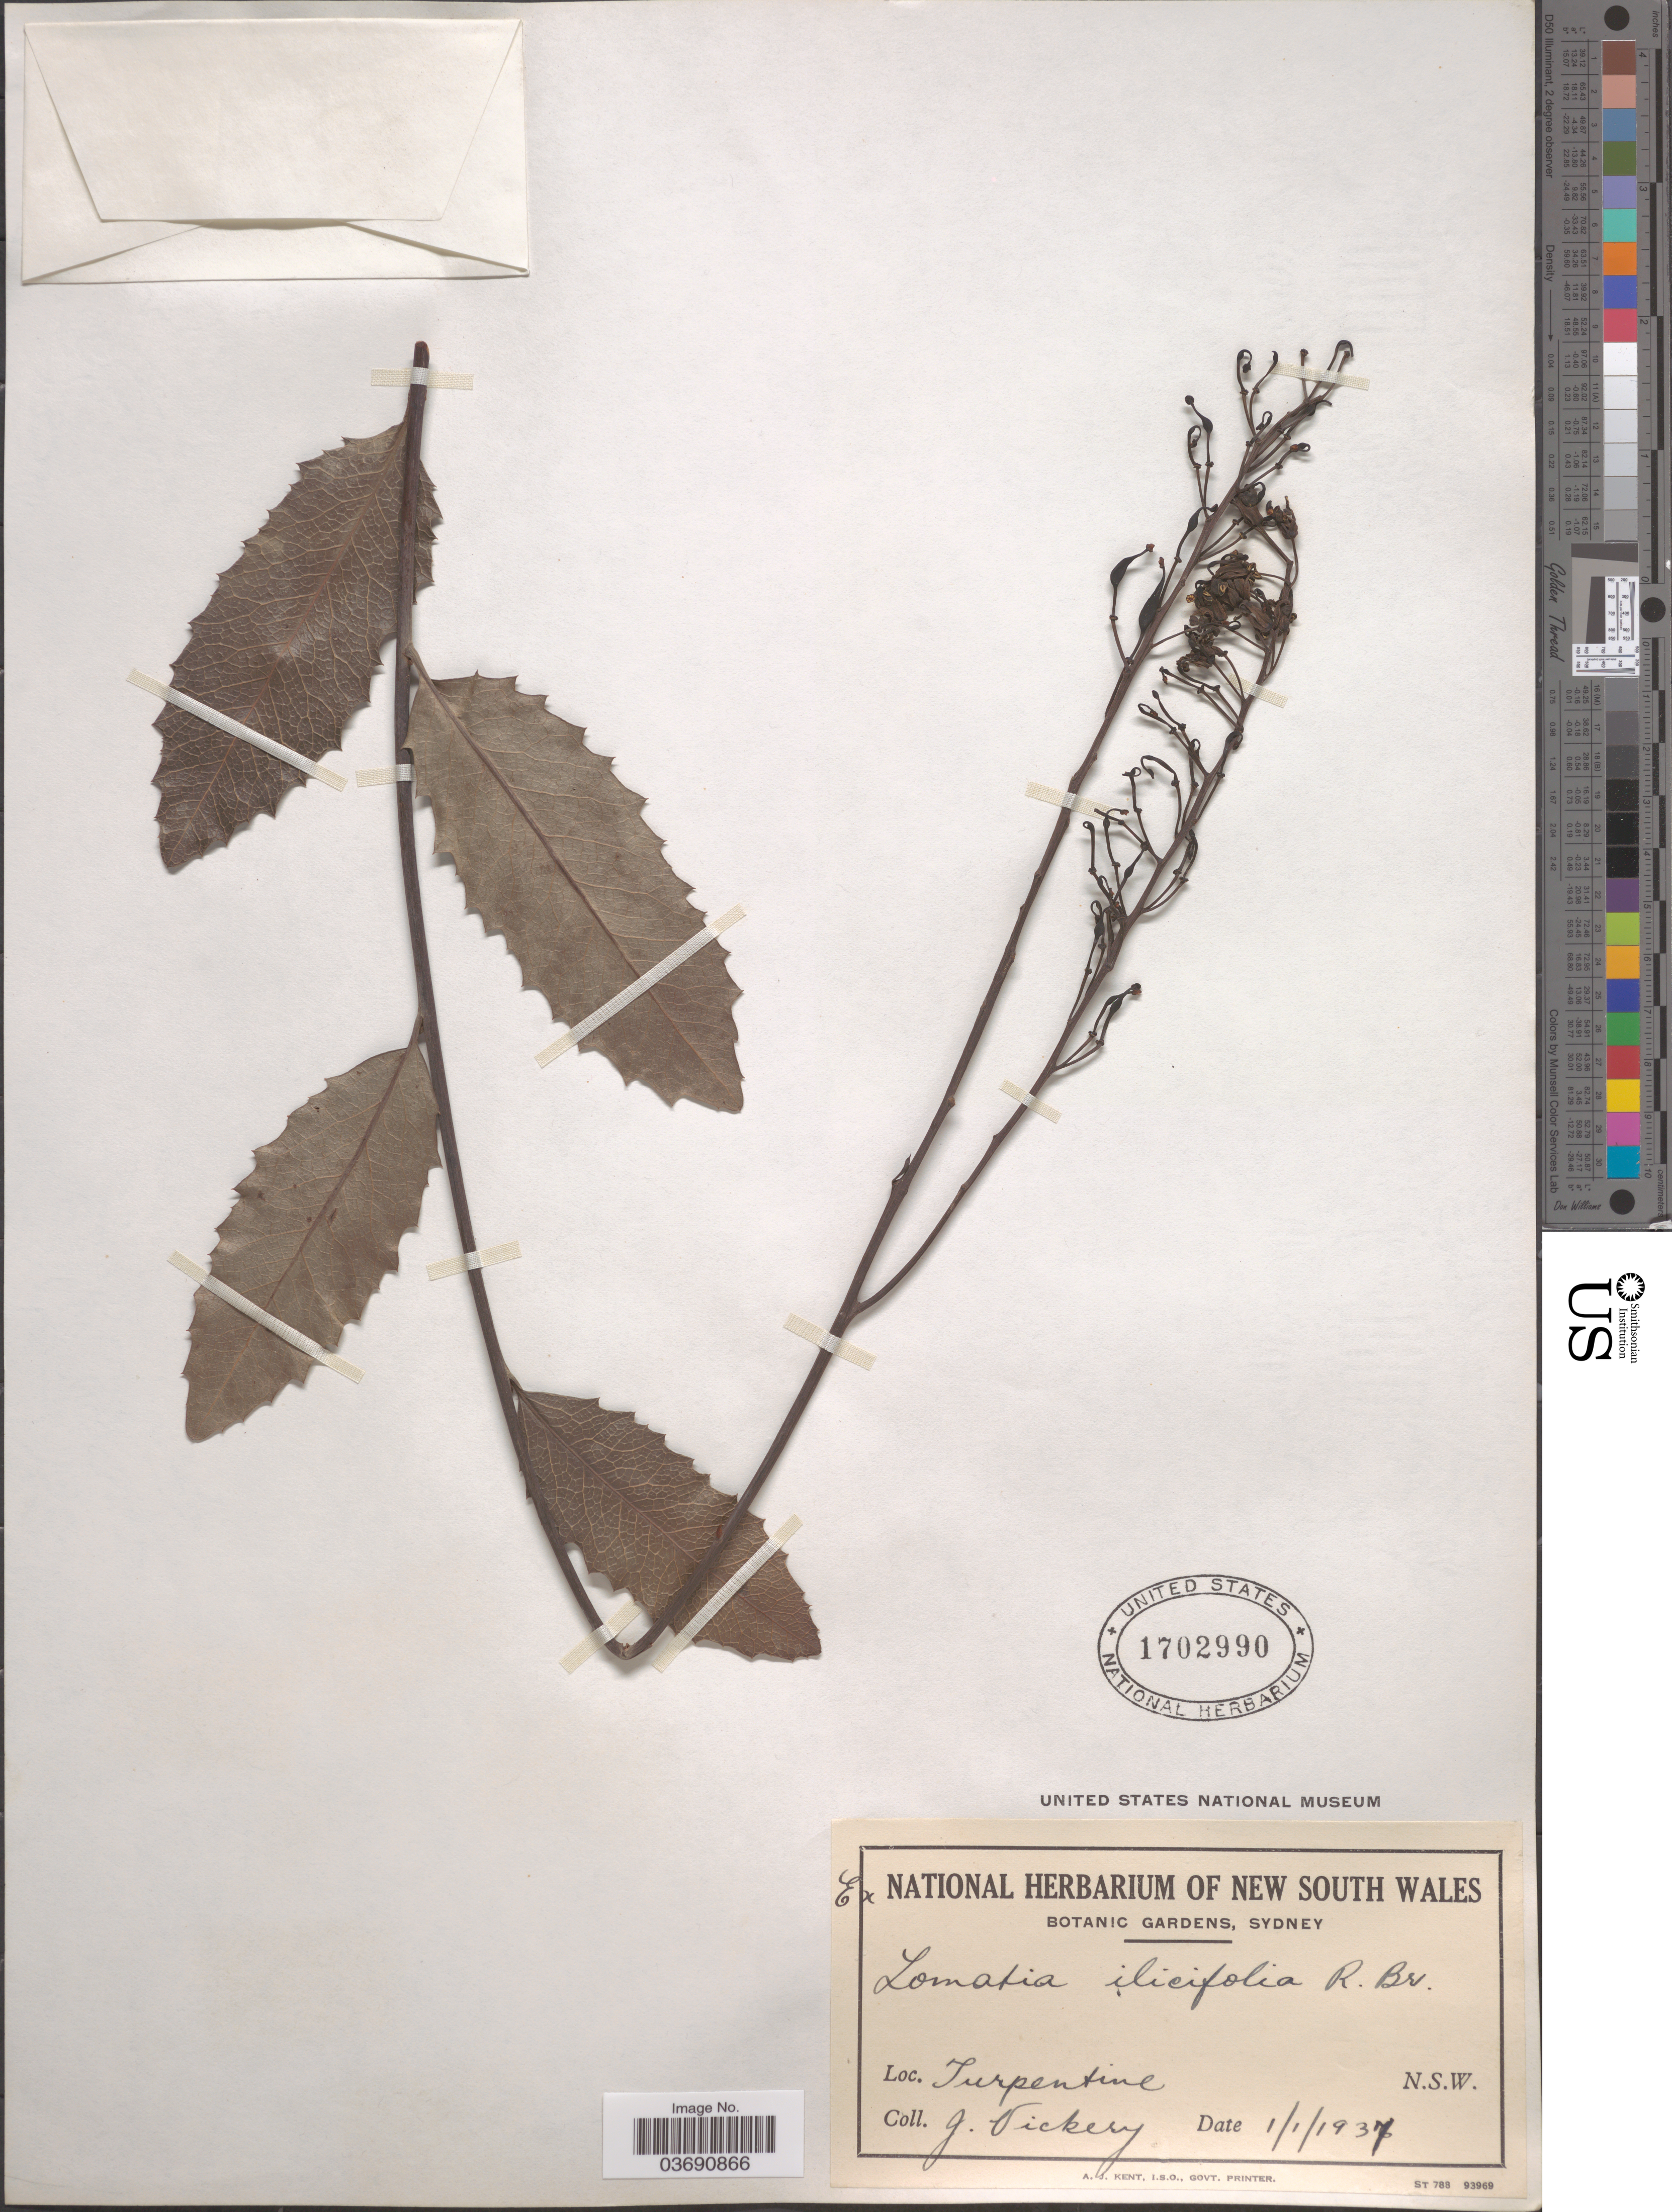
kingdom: Plantae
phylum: Tracheophyta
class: Magnoliopsida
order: Proteales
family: Proteaceae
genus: Lomatia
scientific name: Lomatia ilicifolia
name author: R. Br.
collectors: J. Vickery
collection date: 1937-01-01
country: Australia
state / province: New South Wales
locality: Turpentine.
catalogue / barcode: US 1702990